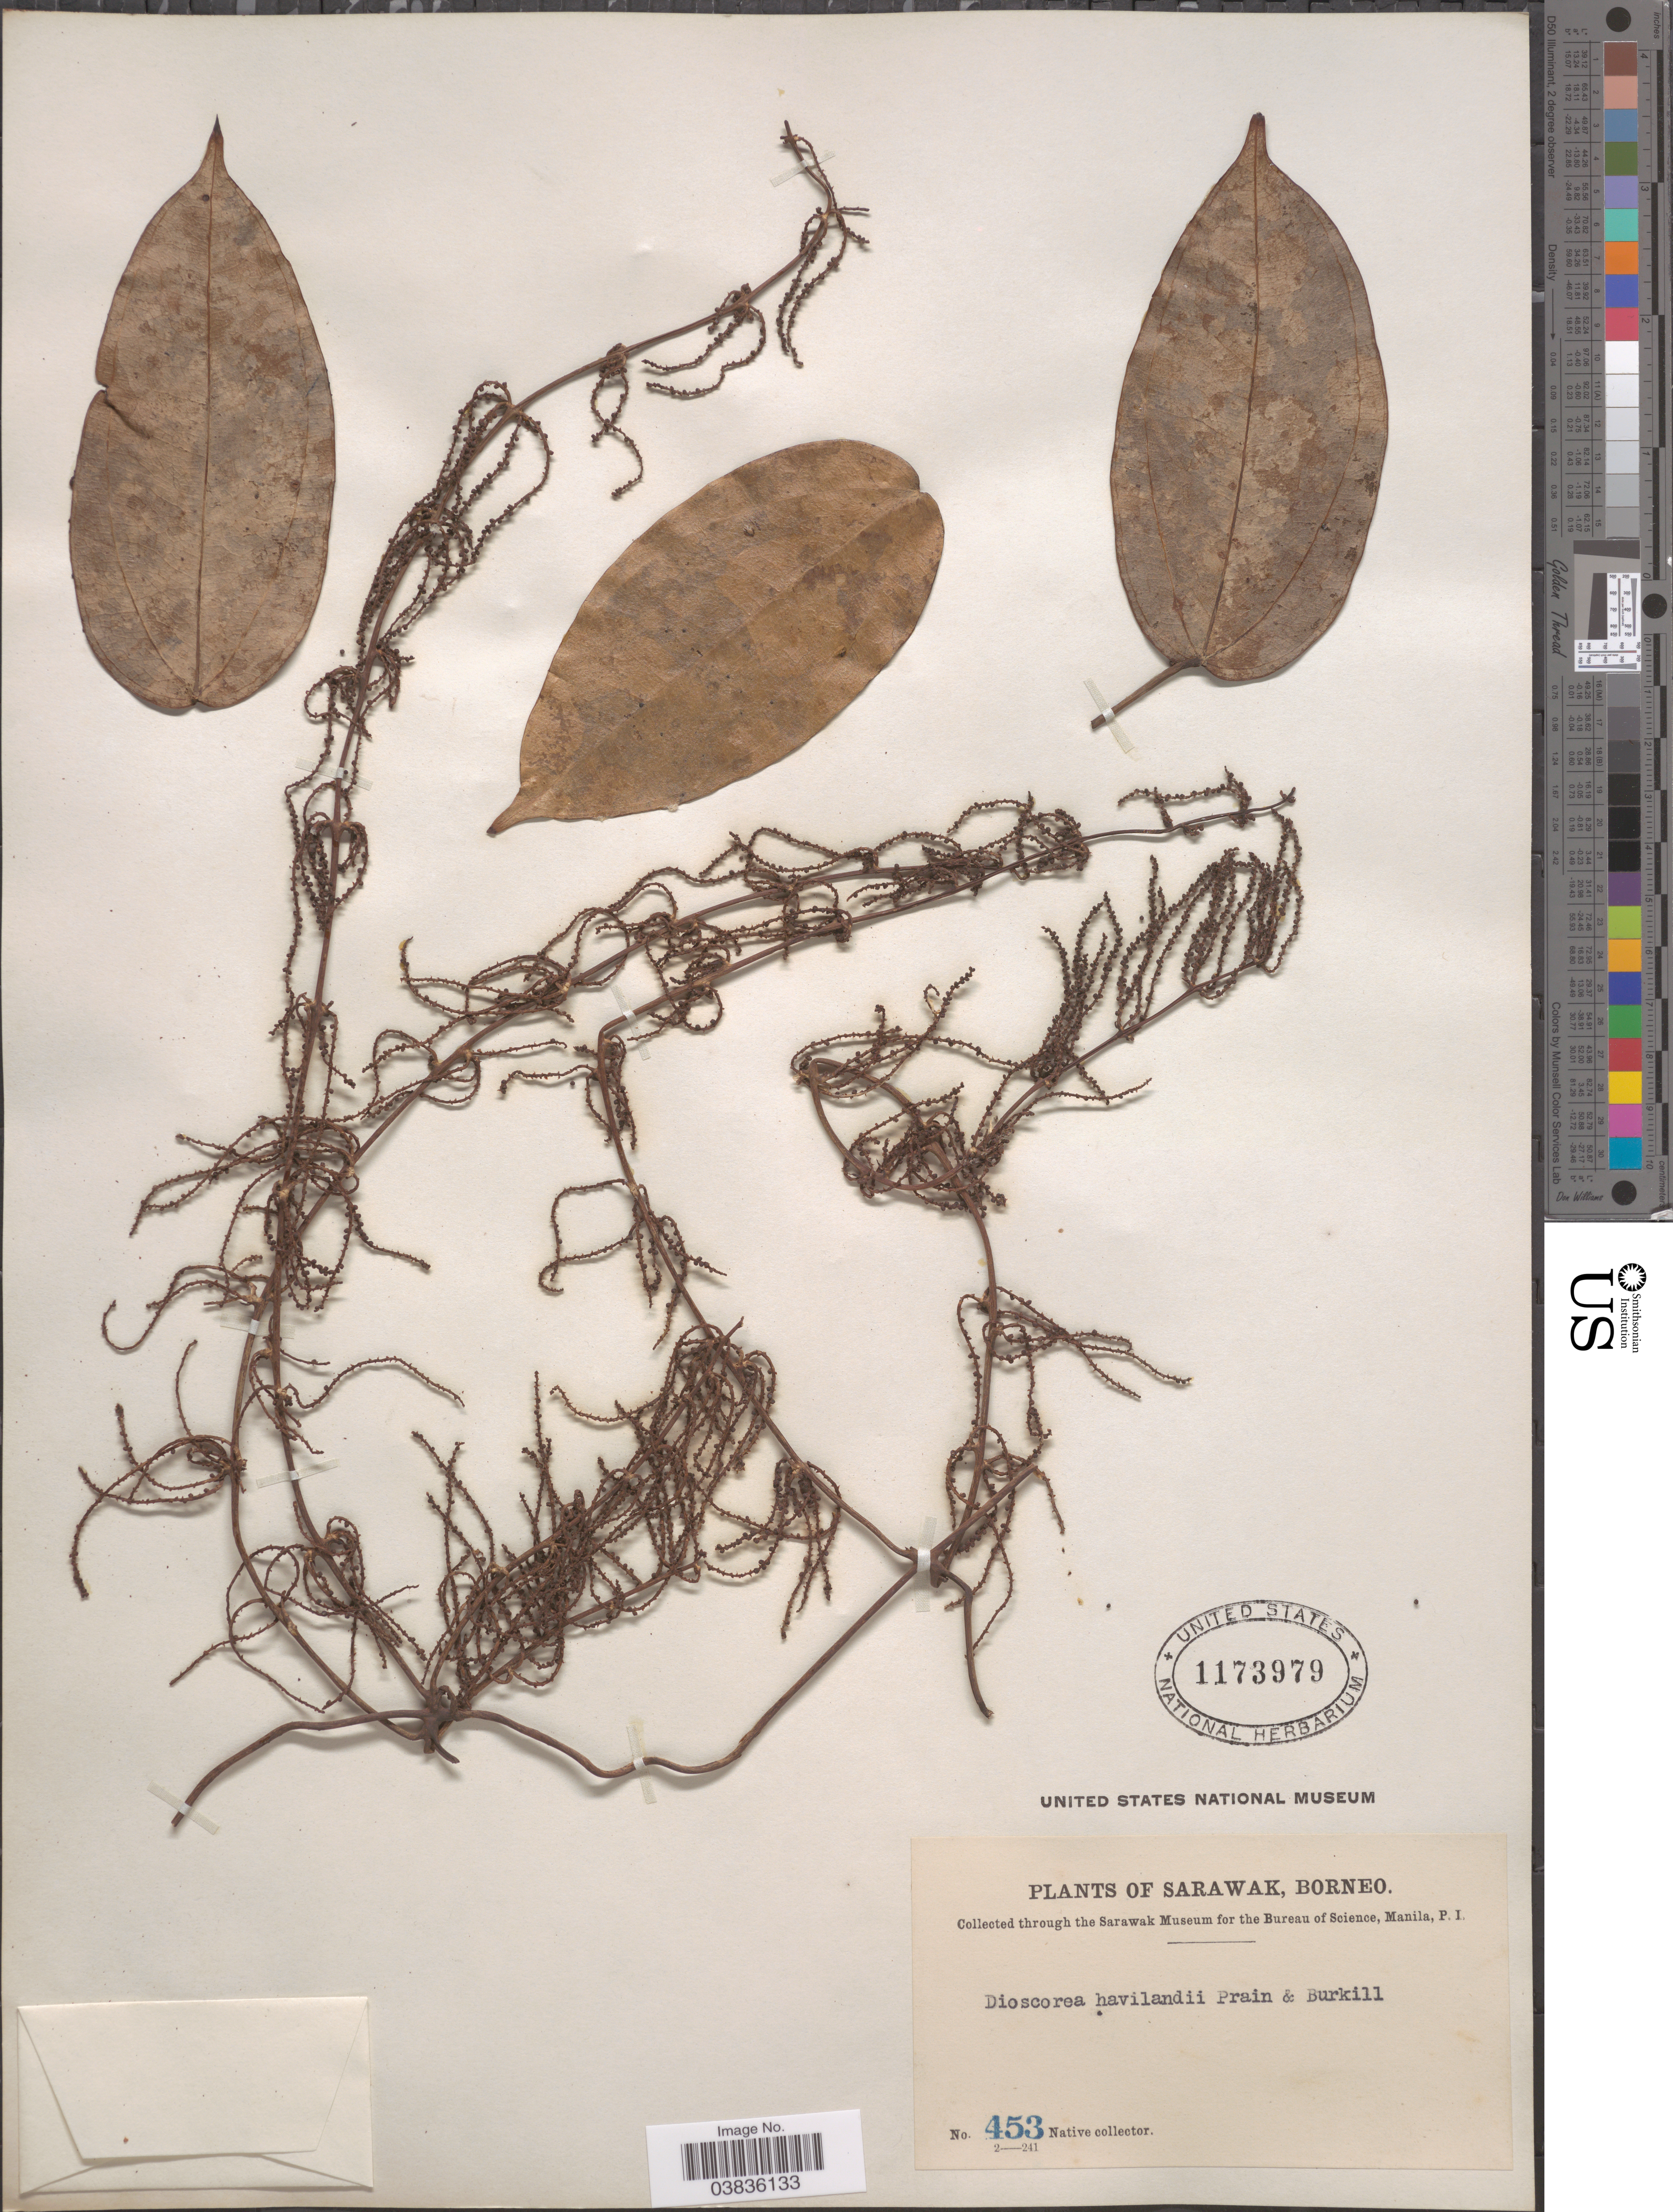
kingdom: Plantae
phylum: Tracheophyta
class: Liliopsida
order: Dioscoreales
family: Dioscoreaceae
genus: Dioscorea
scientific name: Dioscorea havilandii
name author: Prain & Burkill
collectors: Native collector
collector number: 453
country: Malaysia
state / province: Sarawak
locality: Borneo.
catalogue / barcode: US 1173979